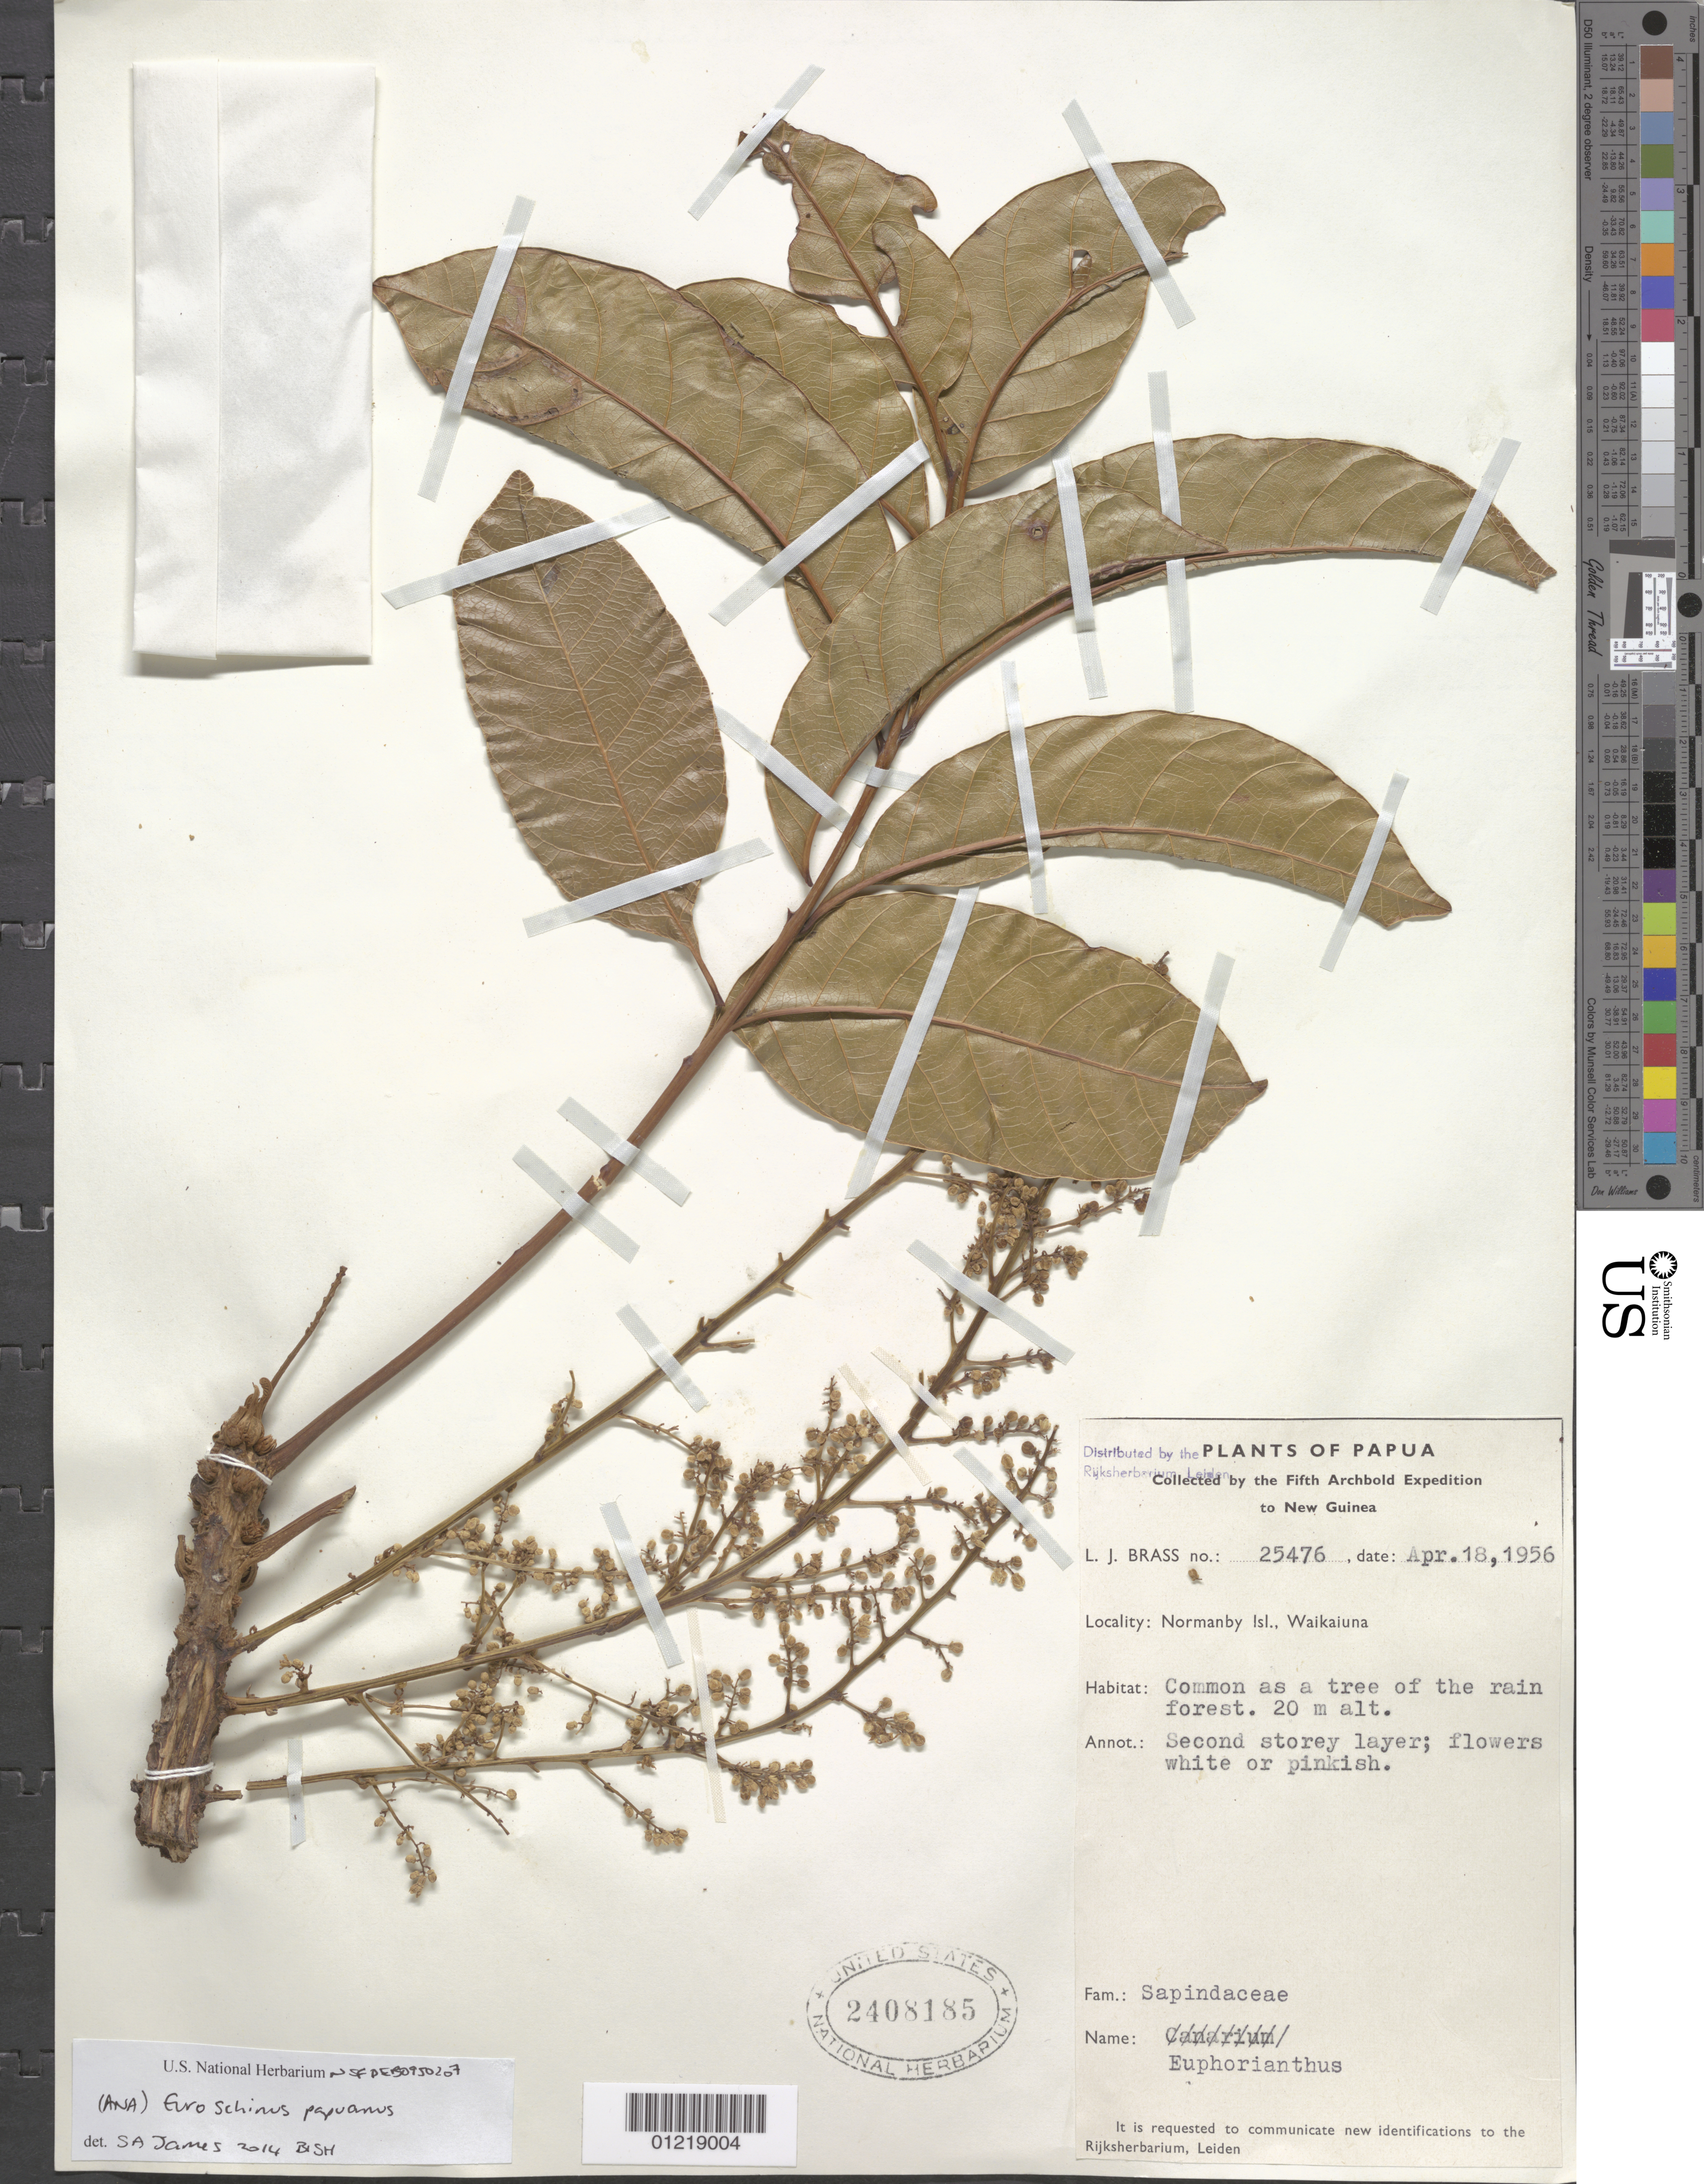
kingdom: Plantae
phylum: Tracheophyta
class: Magnoliopsida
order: Sapindales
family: Sapindaceae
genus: Euphorianthus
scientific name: Euphorianthus sp.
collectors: L. J. Brass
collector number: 25476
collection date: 1956-04-18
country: Papua New Guinea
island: Normanby Isl.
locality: Wailaiuna.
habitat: Rainforest; seccond storey layer.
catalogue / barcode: US 2408185